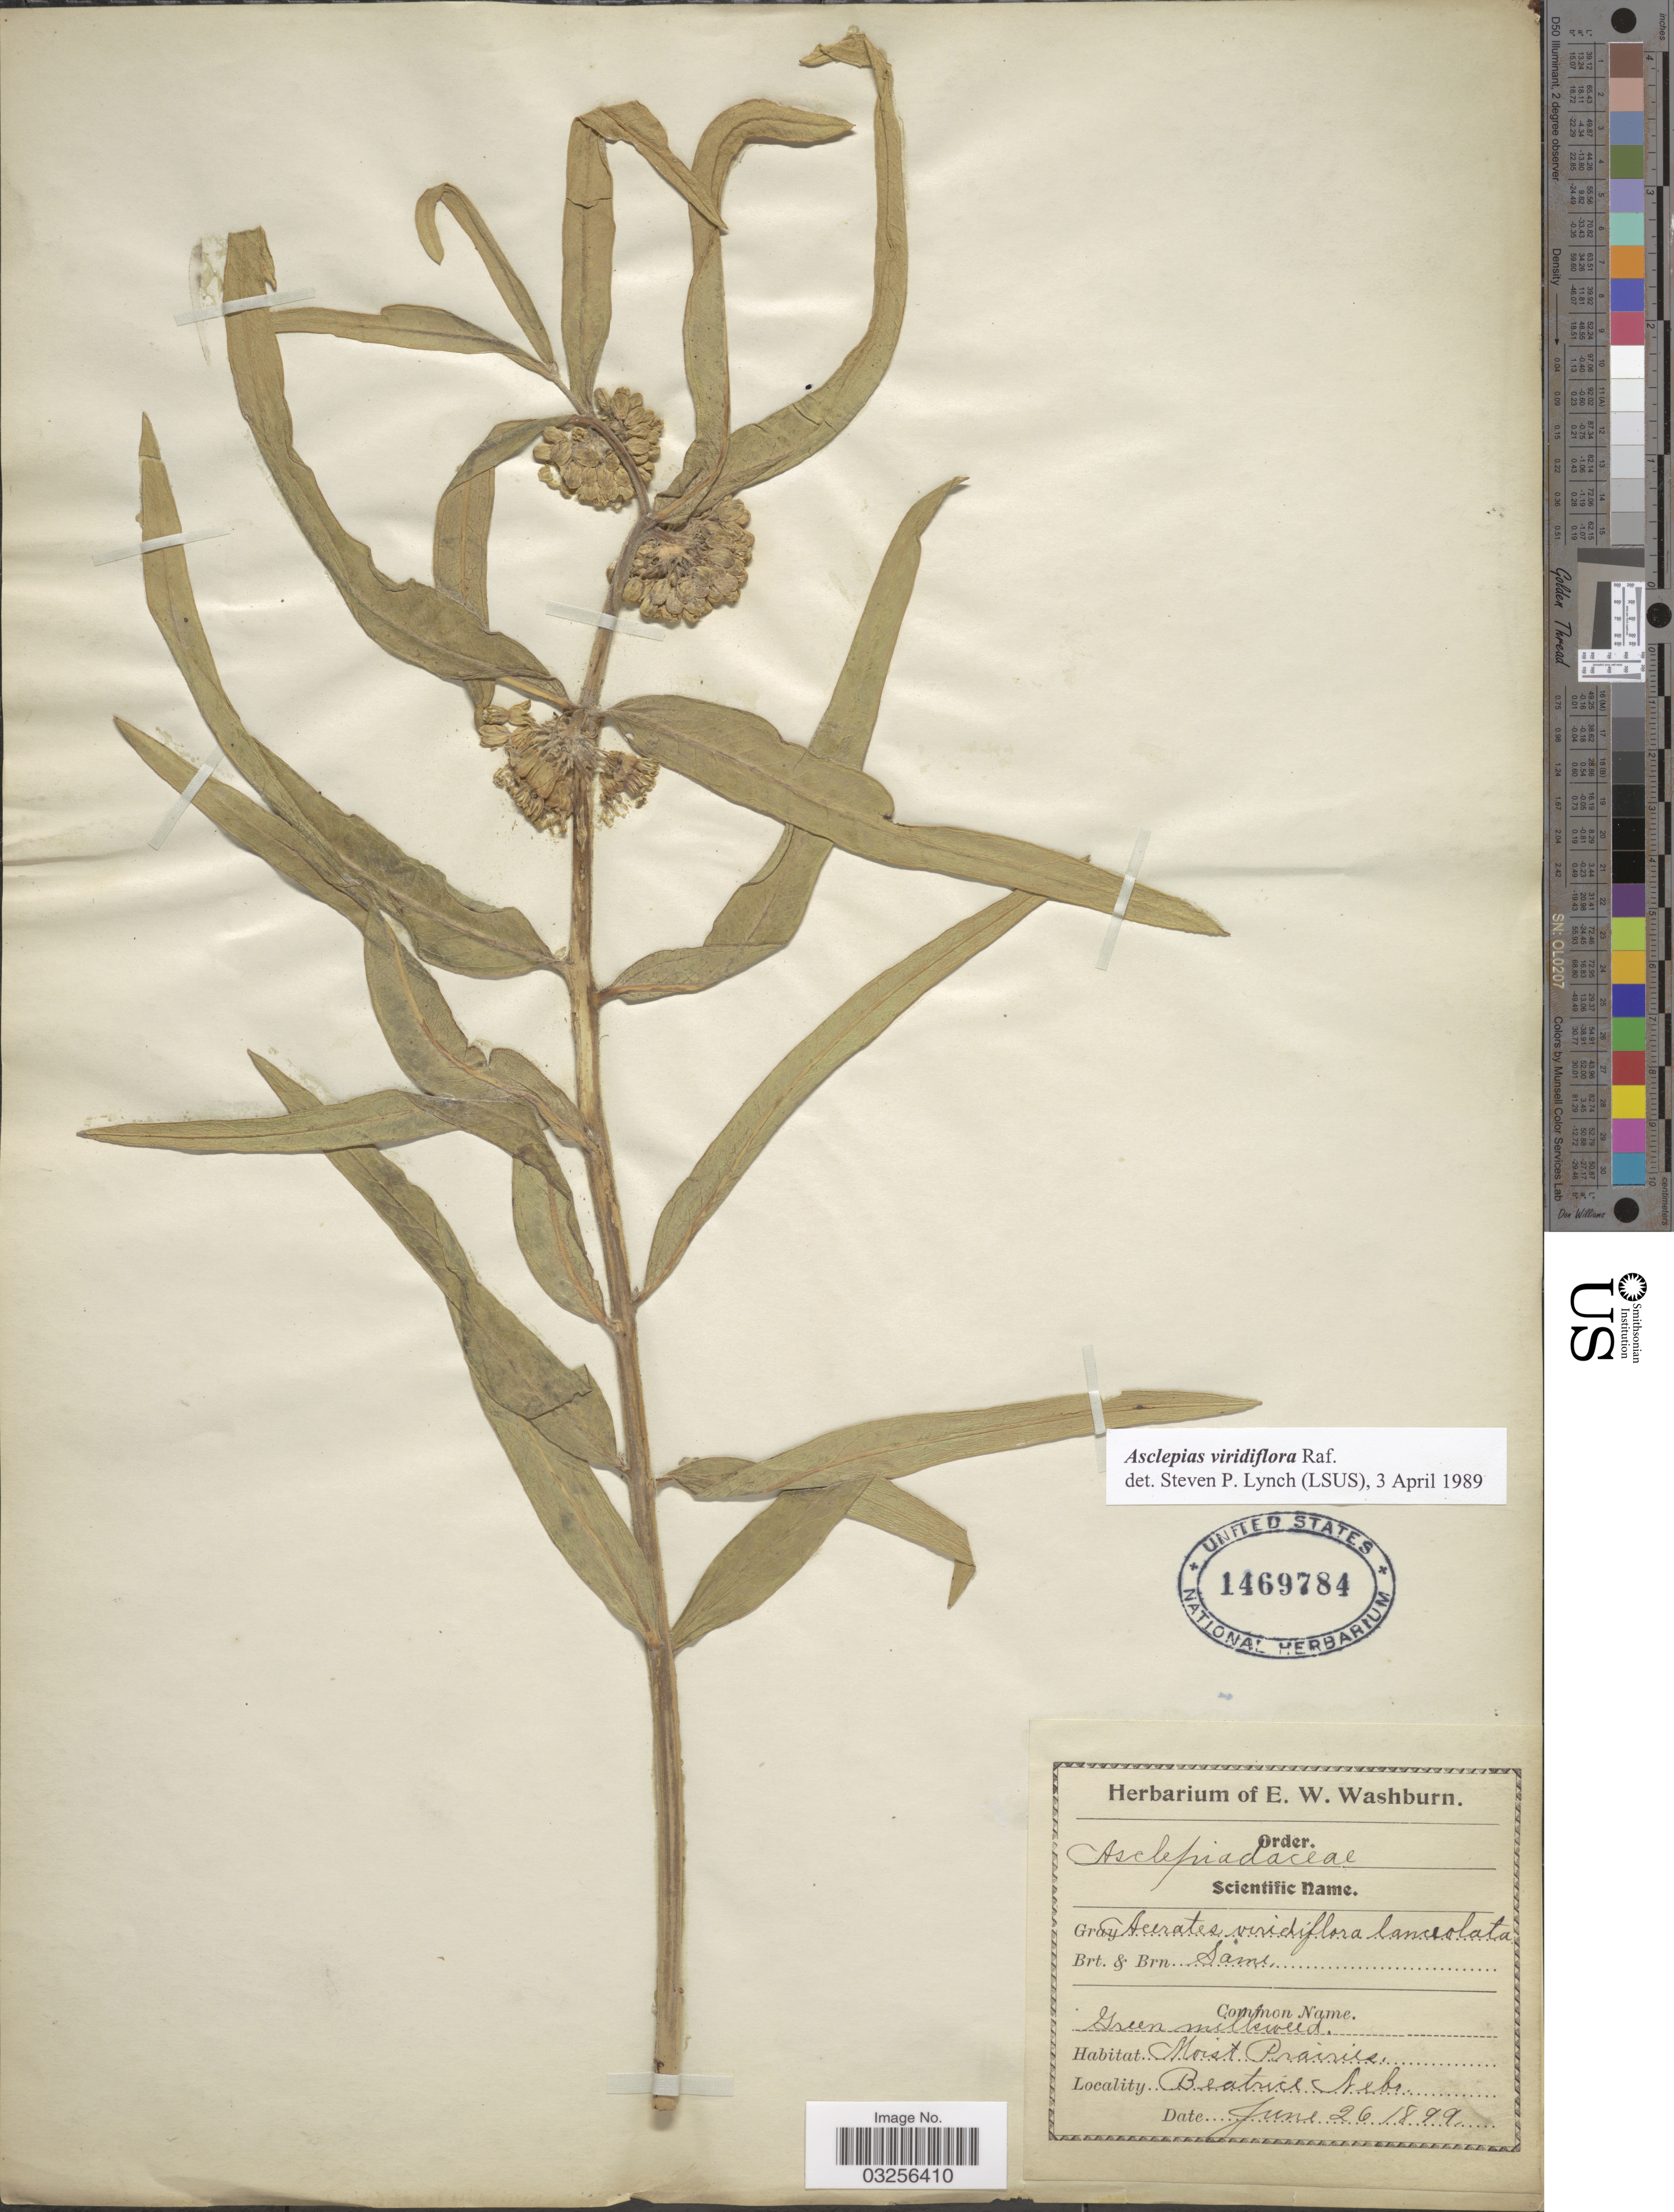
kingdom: Plantae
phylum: Tracheophyta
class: Magnoliopsida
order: Gentianales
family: Apocynaceae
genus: Asclepias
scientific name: Asclepias viridiflora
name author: Raf.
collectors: ex herb. E. W. Washburn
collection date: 1899-06-26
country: United States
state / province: Nebraska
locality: Beatrice Nebr.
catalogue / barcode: US 1469784